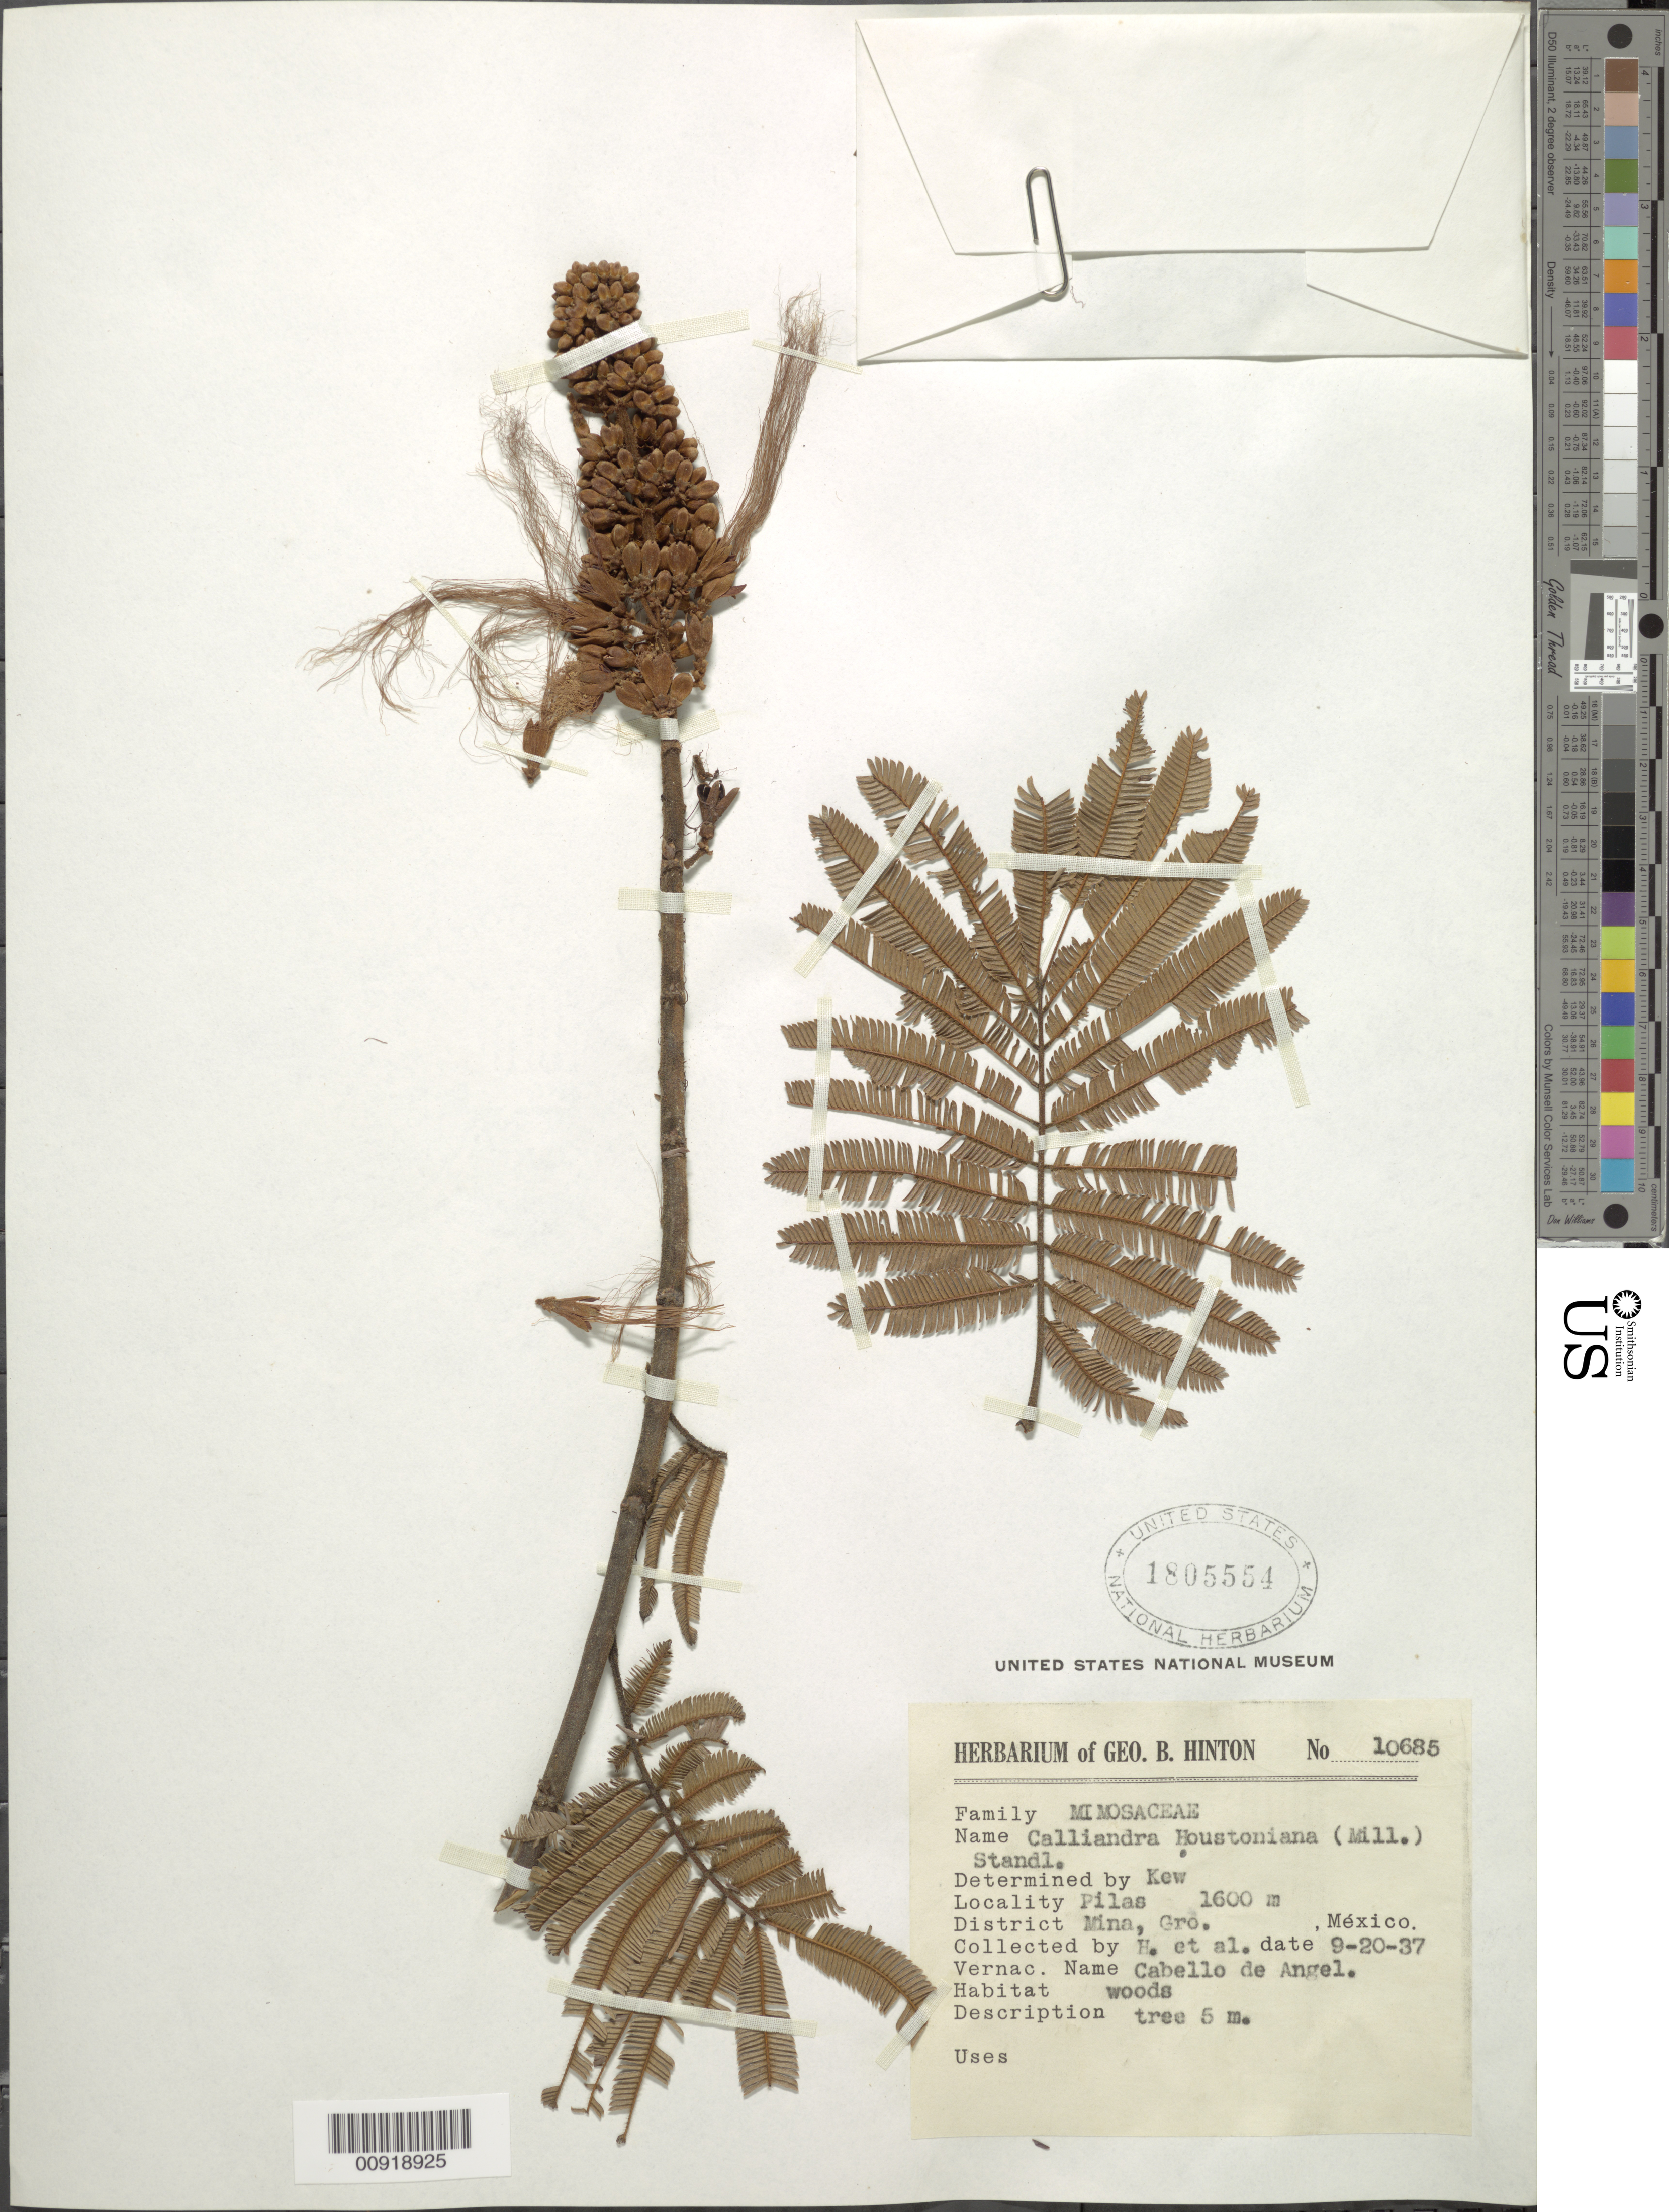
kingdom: Plantae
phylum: Tracheophyta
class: Magnoliopsida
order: Fabales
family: Fabaceae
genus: Calliandra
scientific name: Calliandra houstoniana var. houstoniana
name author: (Mill.) Standl.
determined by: Strong, Mark T., (BOT), Smithsonian Institution - National Museum of Natural History (UNITED STATES)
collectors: G. B. Hinton & et al.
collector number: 10685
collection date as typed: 20 Sep 1937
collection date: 1937-09-20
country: Mexico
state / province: Guerrero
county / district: Mina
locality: Pilas, District Mina, Guerrero.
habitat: Woods.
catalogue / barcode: US 1805554